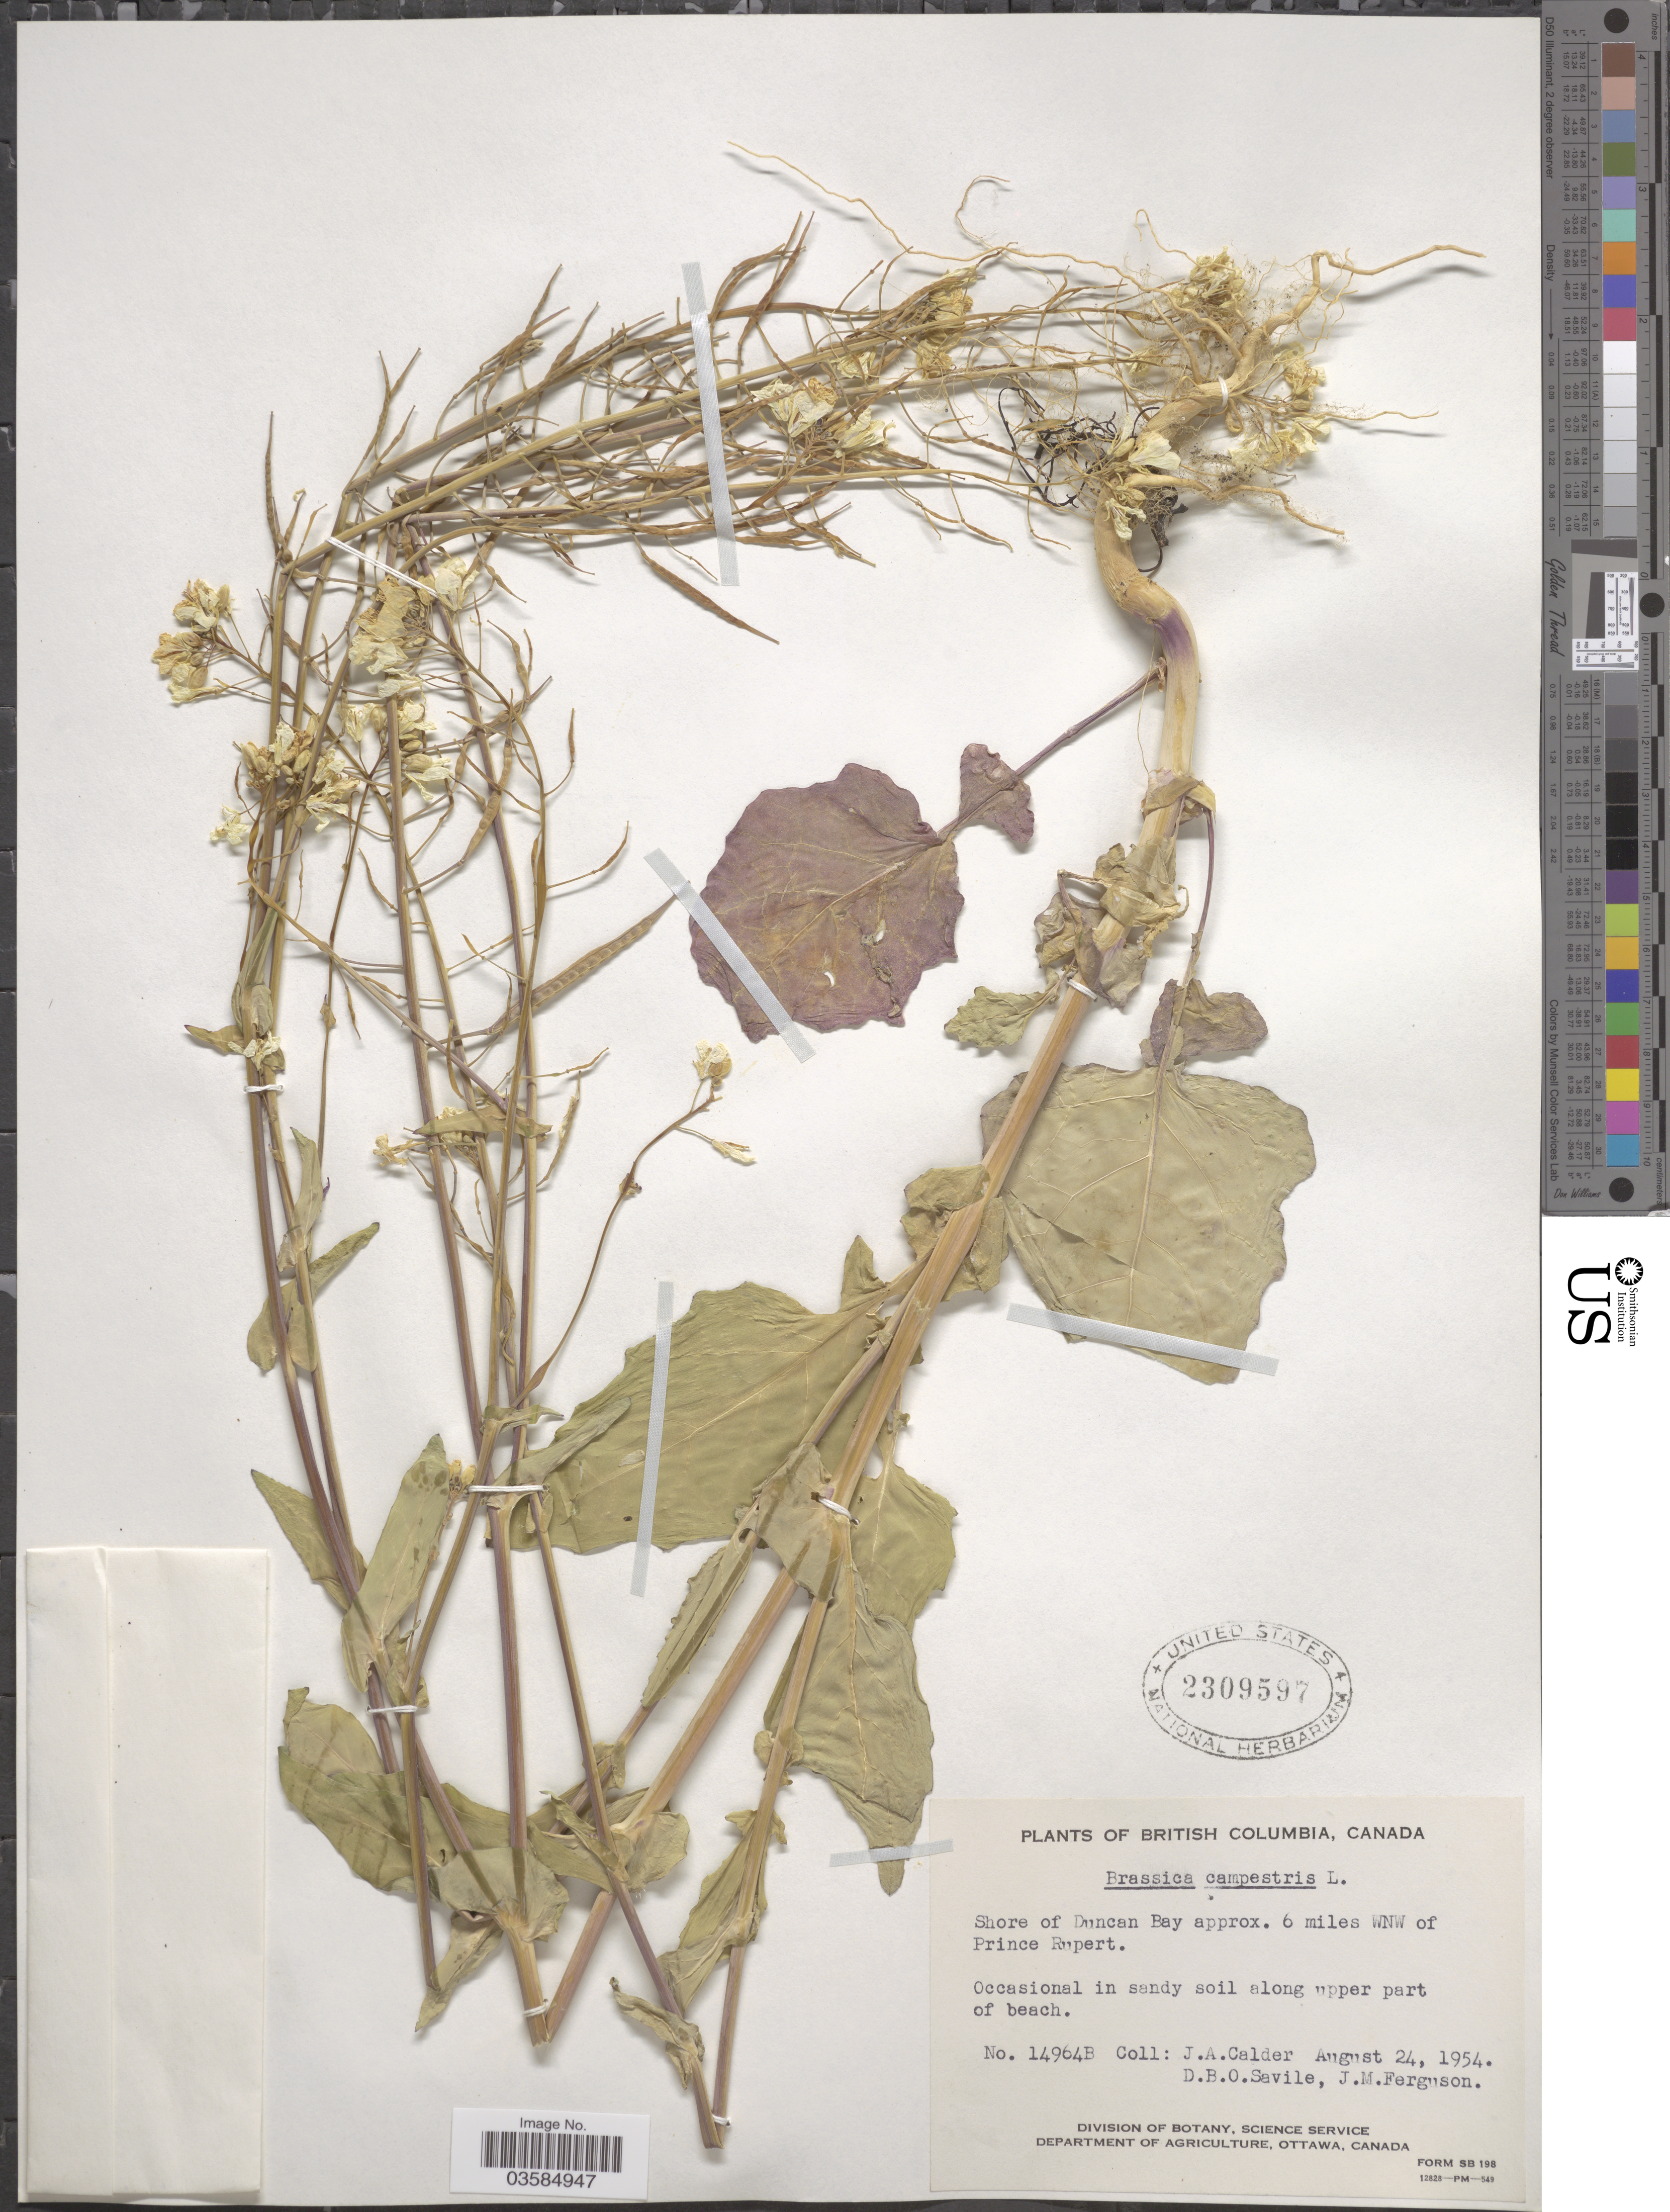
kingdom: Plantae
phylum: Tracheophyta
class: Magnoliopsida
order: Brassicales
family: Brassicaceae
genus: Brassica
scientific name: Brassica campestris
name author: L.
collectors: J. A. Calder, D. Savile & J. M. Ferguson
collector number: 14964B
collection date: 1954-08-24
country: Canada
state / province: British Columbia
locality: Shore of Duncan Bay approx. 6 miles WNW of Prince Rupert.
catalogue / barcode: US 2309597